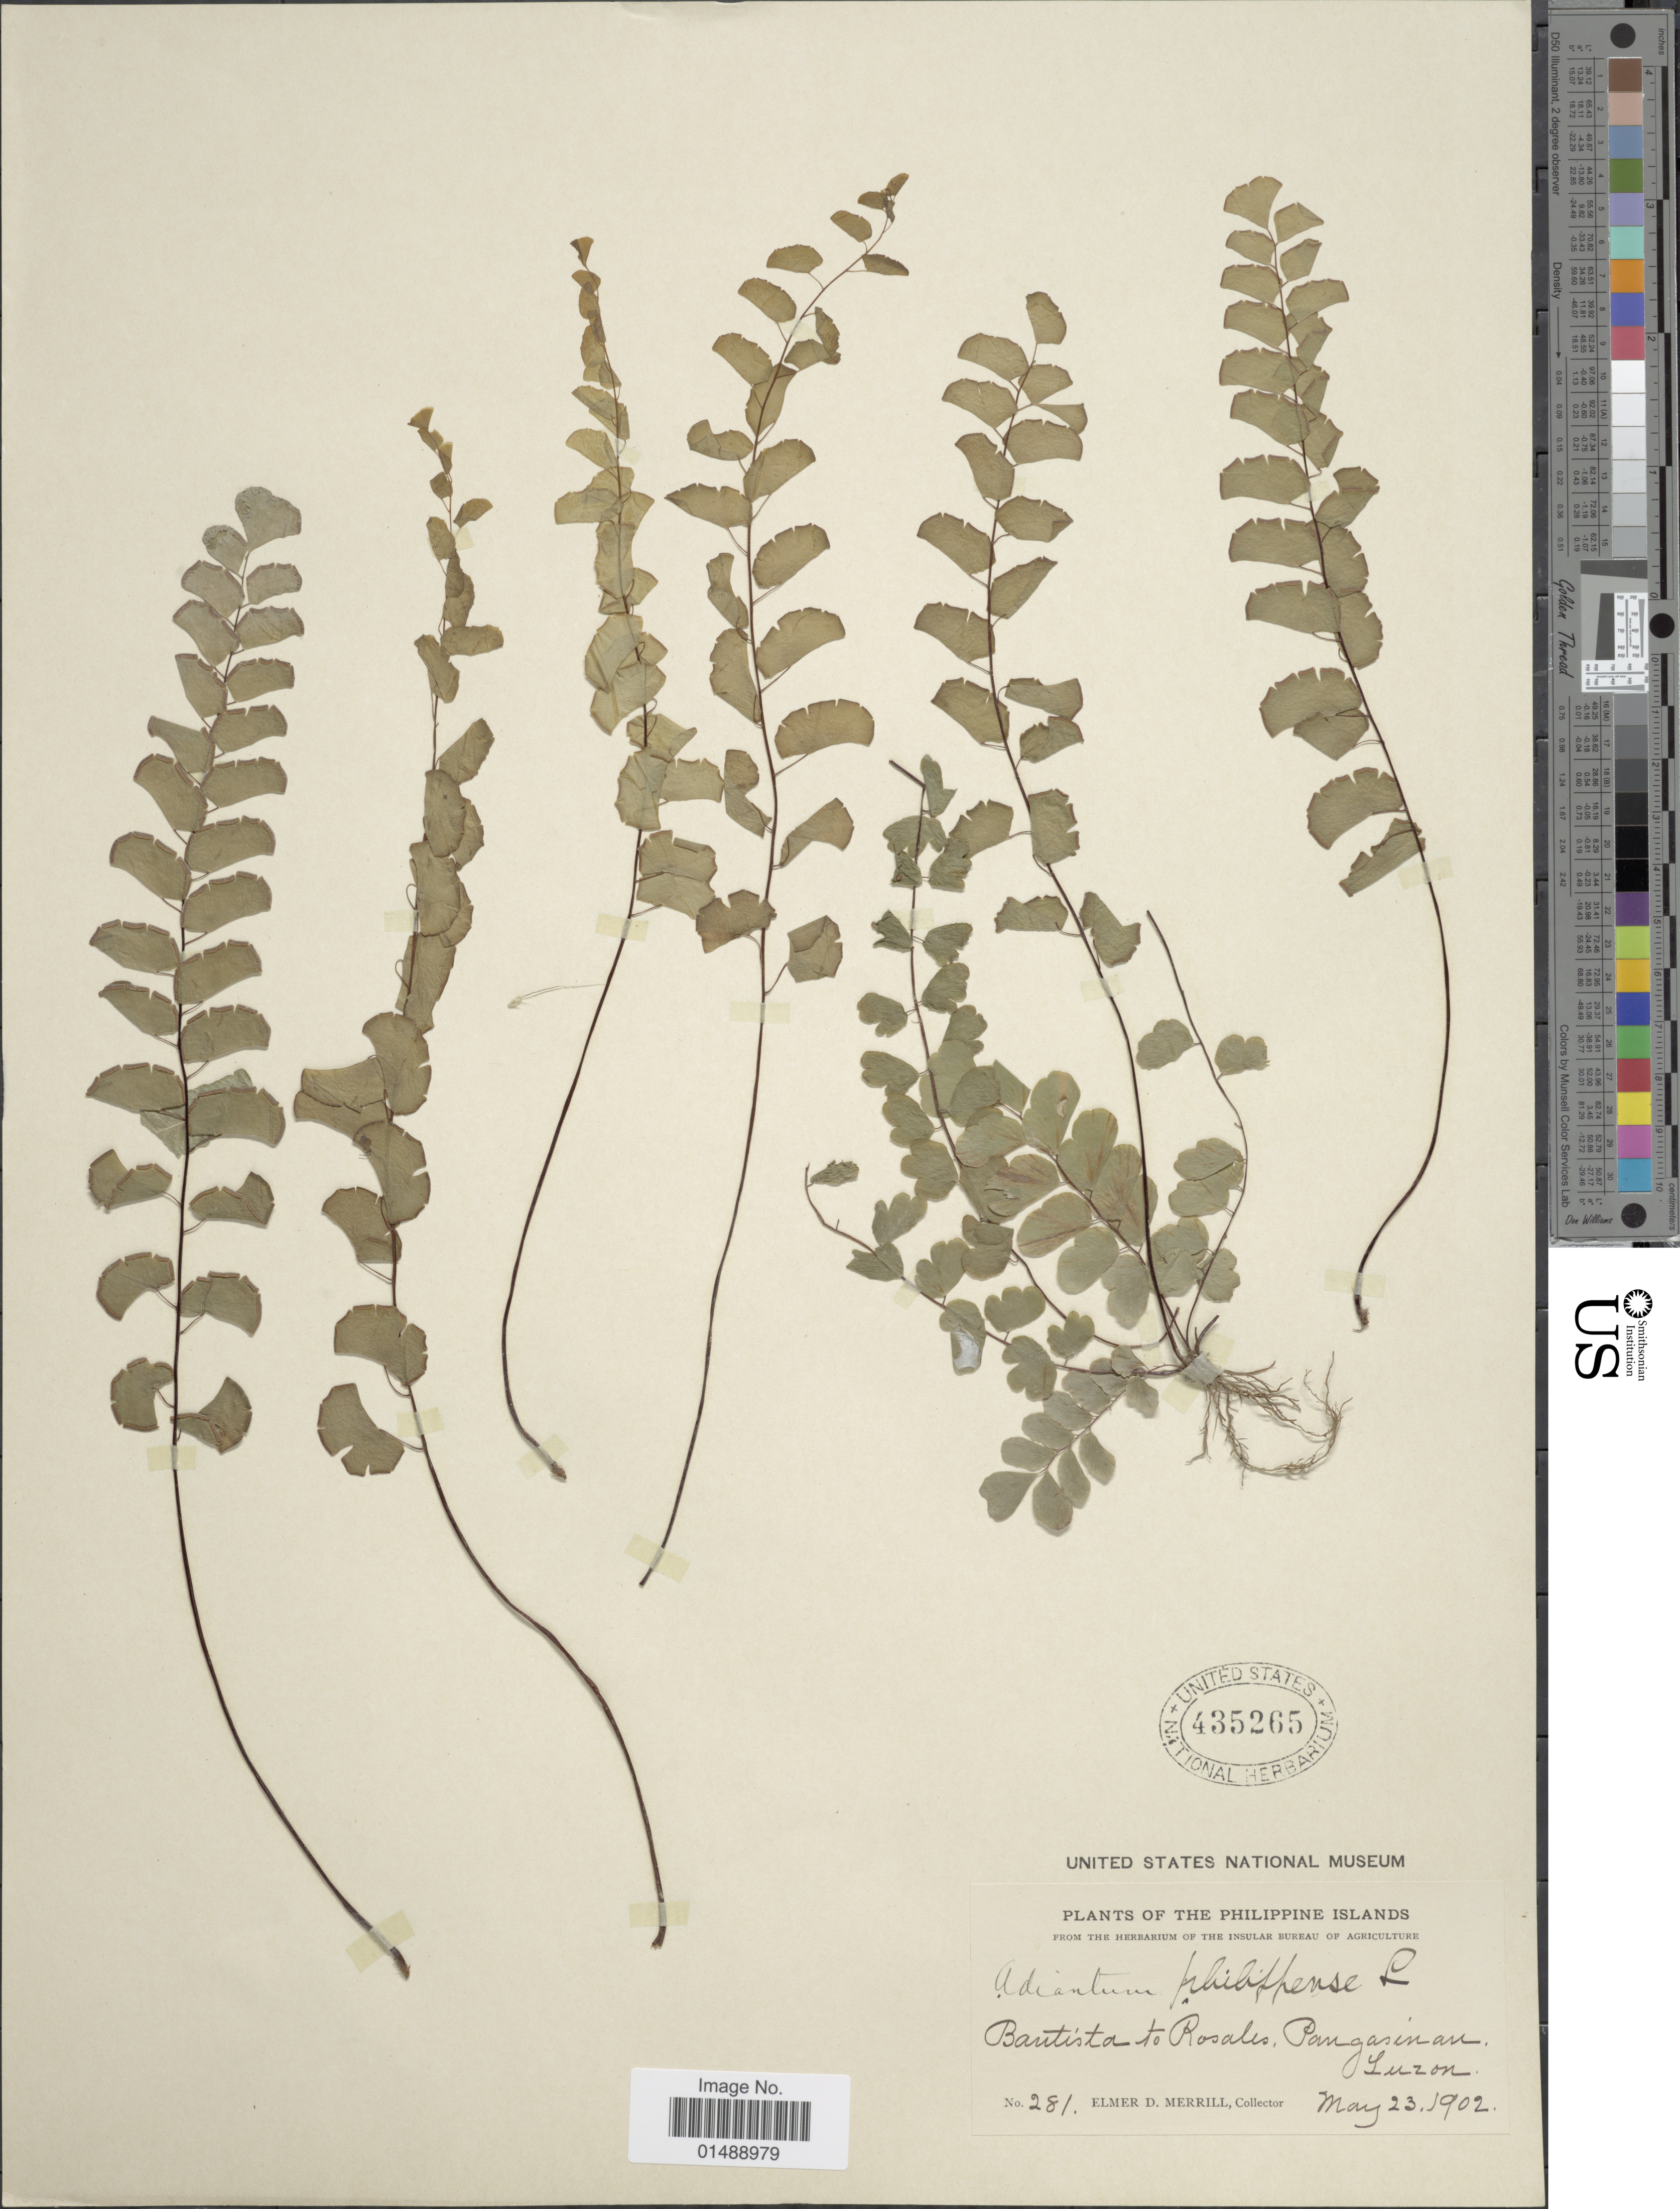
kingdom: Plantae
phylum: Tracheophyta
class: Polypodiopsida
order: Polypodiales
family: Pteridaceae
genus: Adiantum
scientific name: Adiantum philippense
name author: L.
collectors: E. D. Merrill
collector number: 281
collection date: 1902-05-23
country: Philippines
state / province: Ilocos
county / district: Pangasinan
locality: Bautista to Rosales, Luzon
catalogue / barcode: US 435265